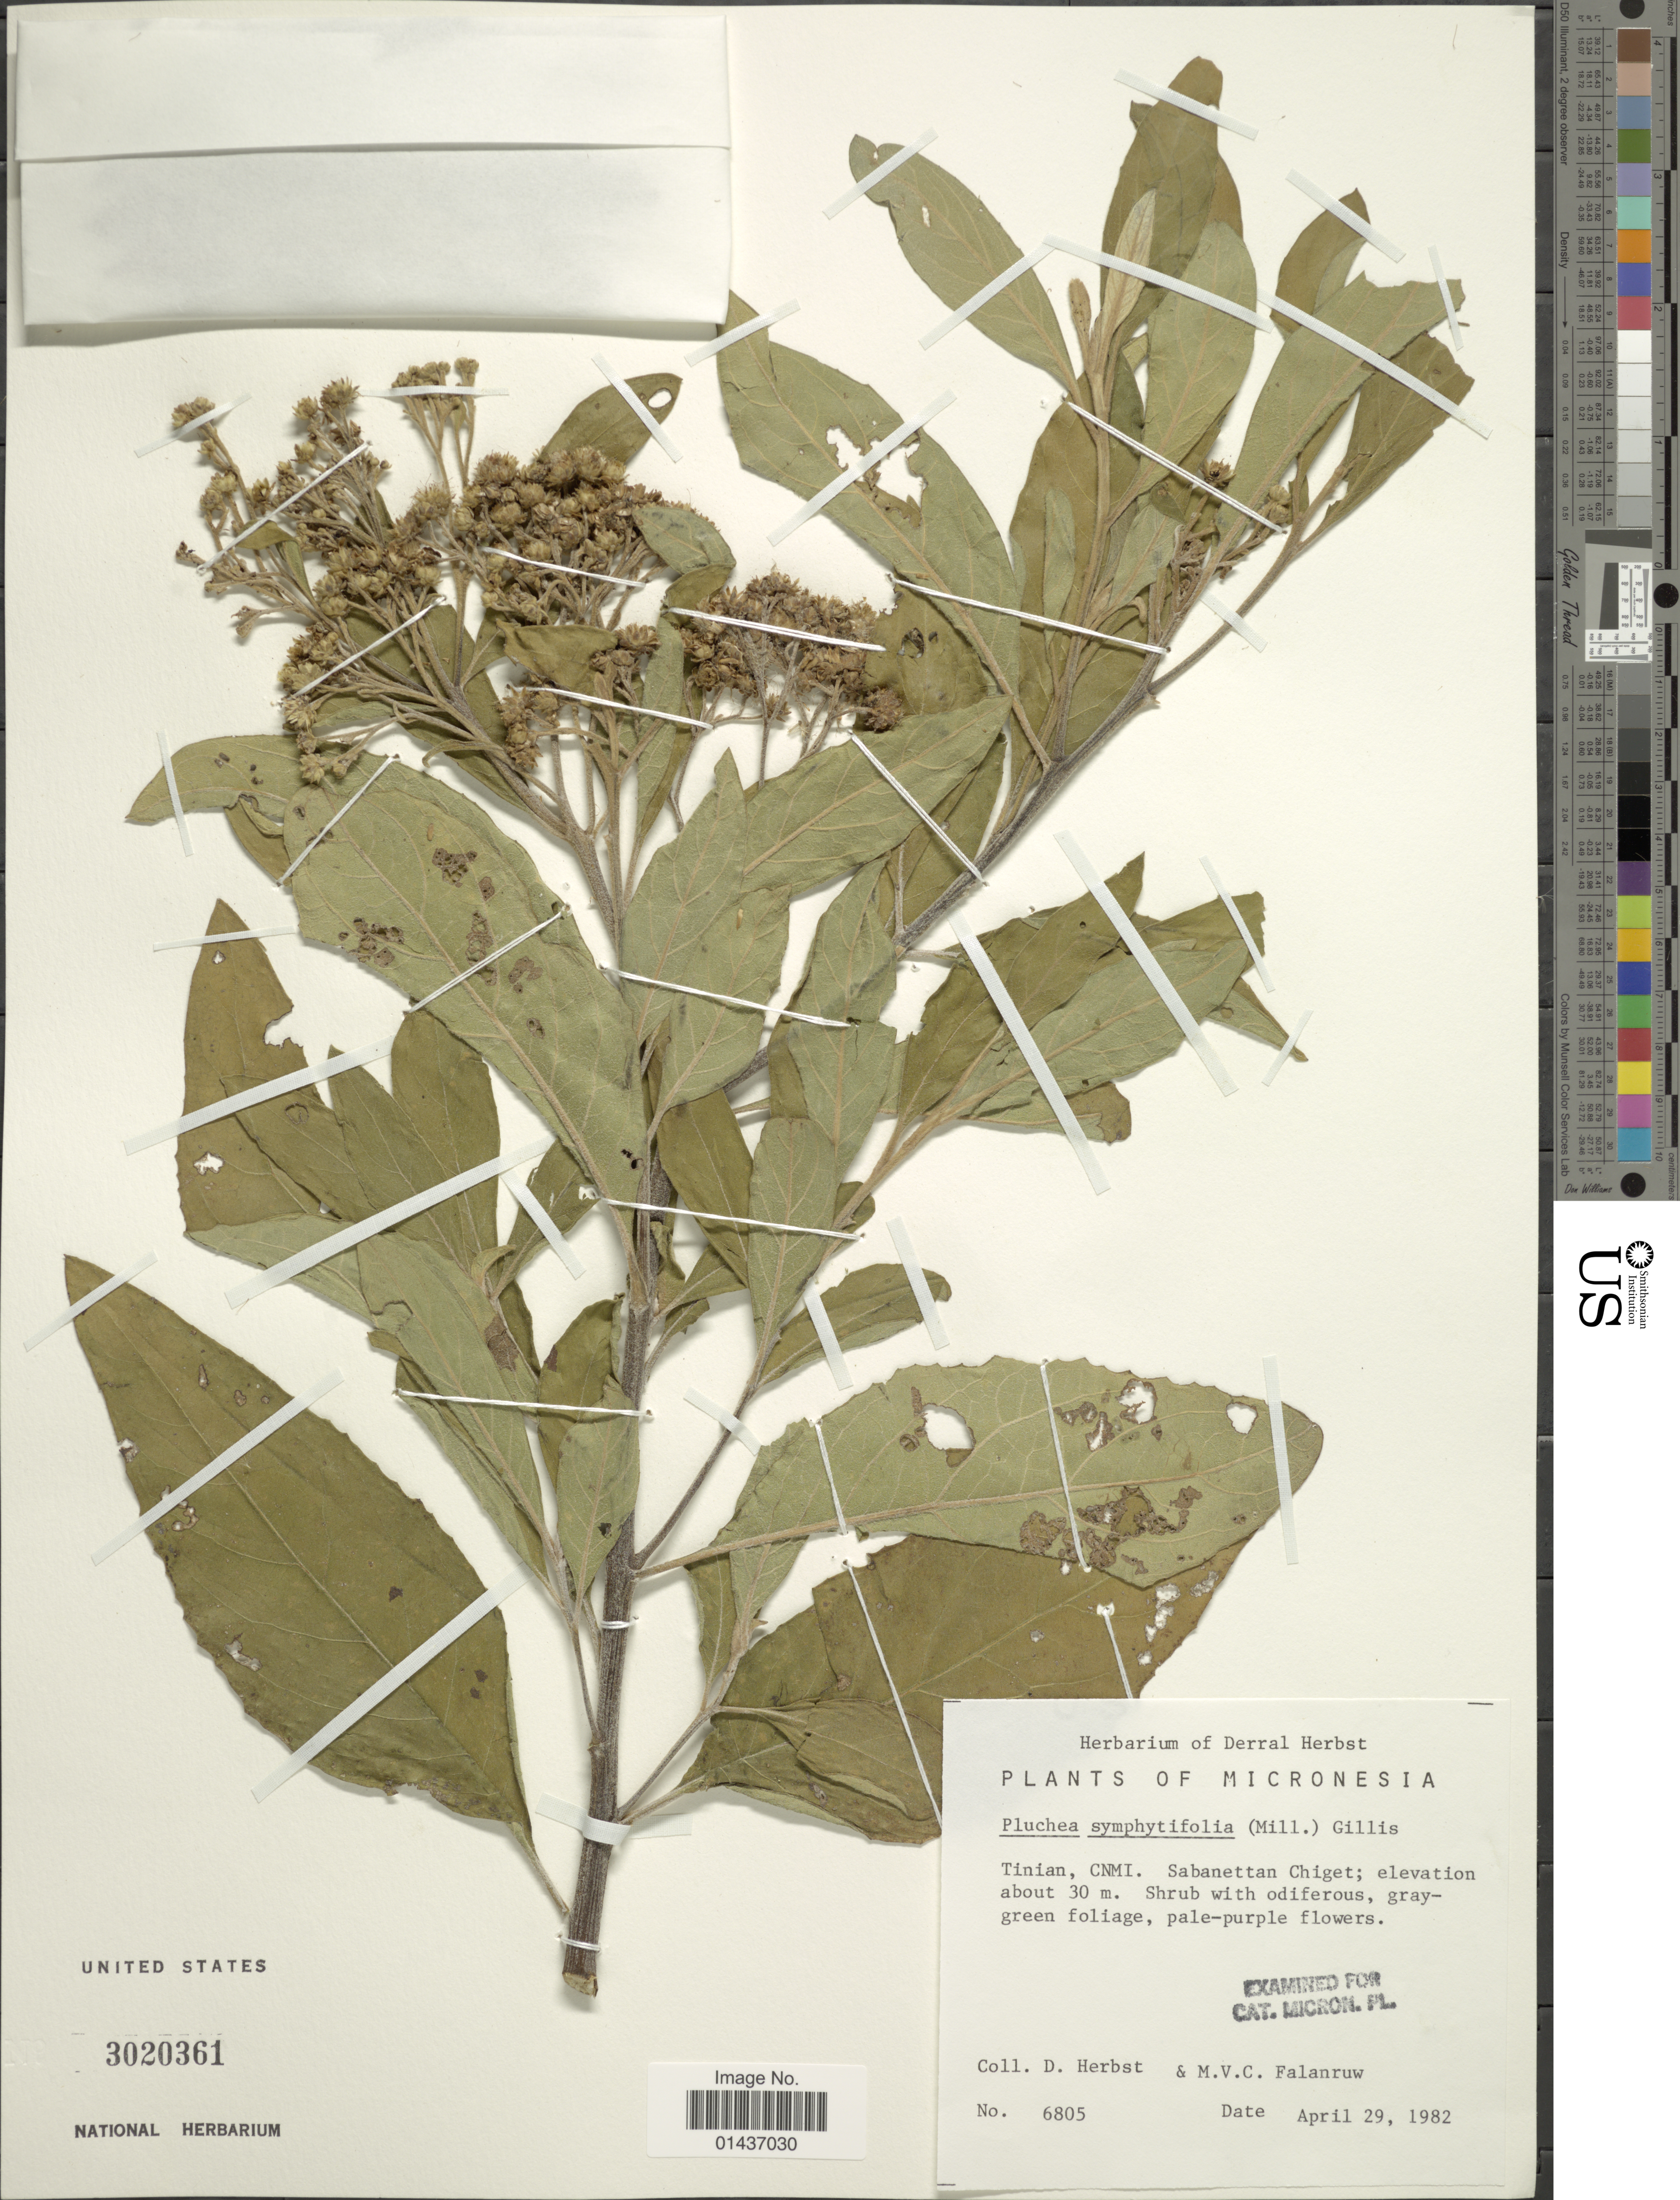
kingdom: Plantae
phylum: Tracheophyta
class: Magnoliopsida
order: Asterales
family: Asteraceae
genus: Pluchea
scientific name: Pluchea carolinensis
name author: (Jacq.) D. Don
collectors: D. R. Herbst & M. V. Falanruw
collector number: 6805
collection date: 1982-04-29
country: Northern Mariana Islands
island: Tinian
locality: Tinian, CNMI. Sabanettan Chiget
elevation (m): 30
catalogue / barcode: US 3020361